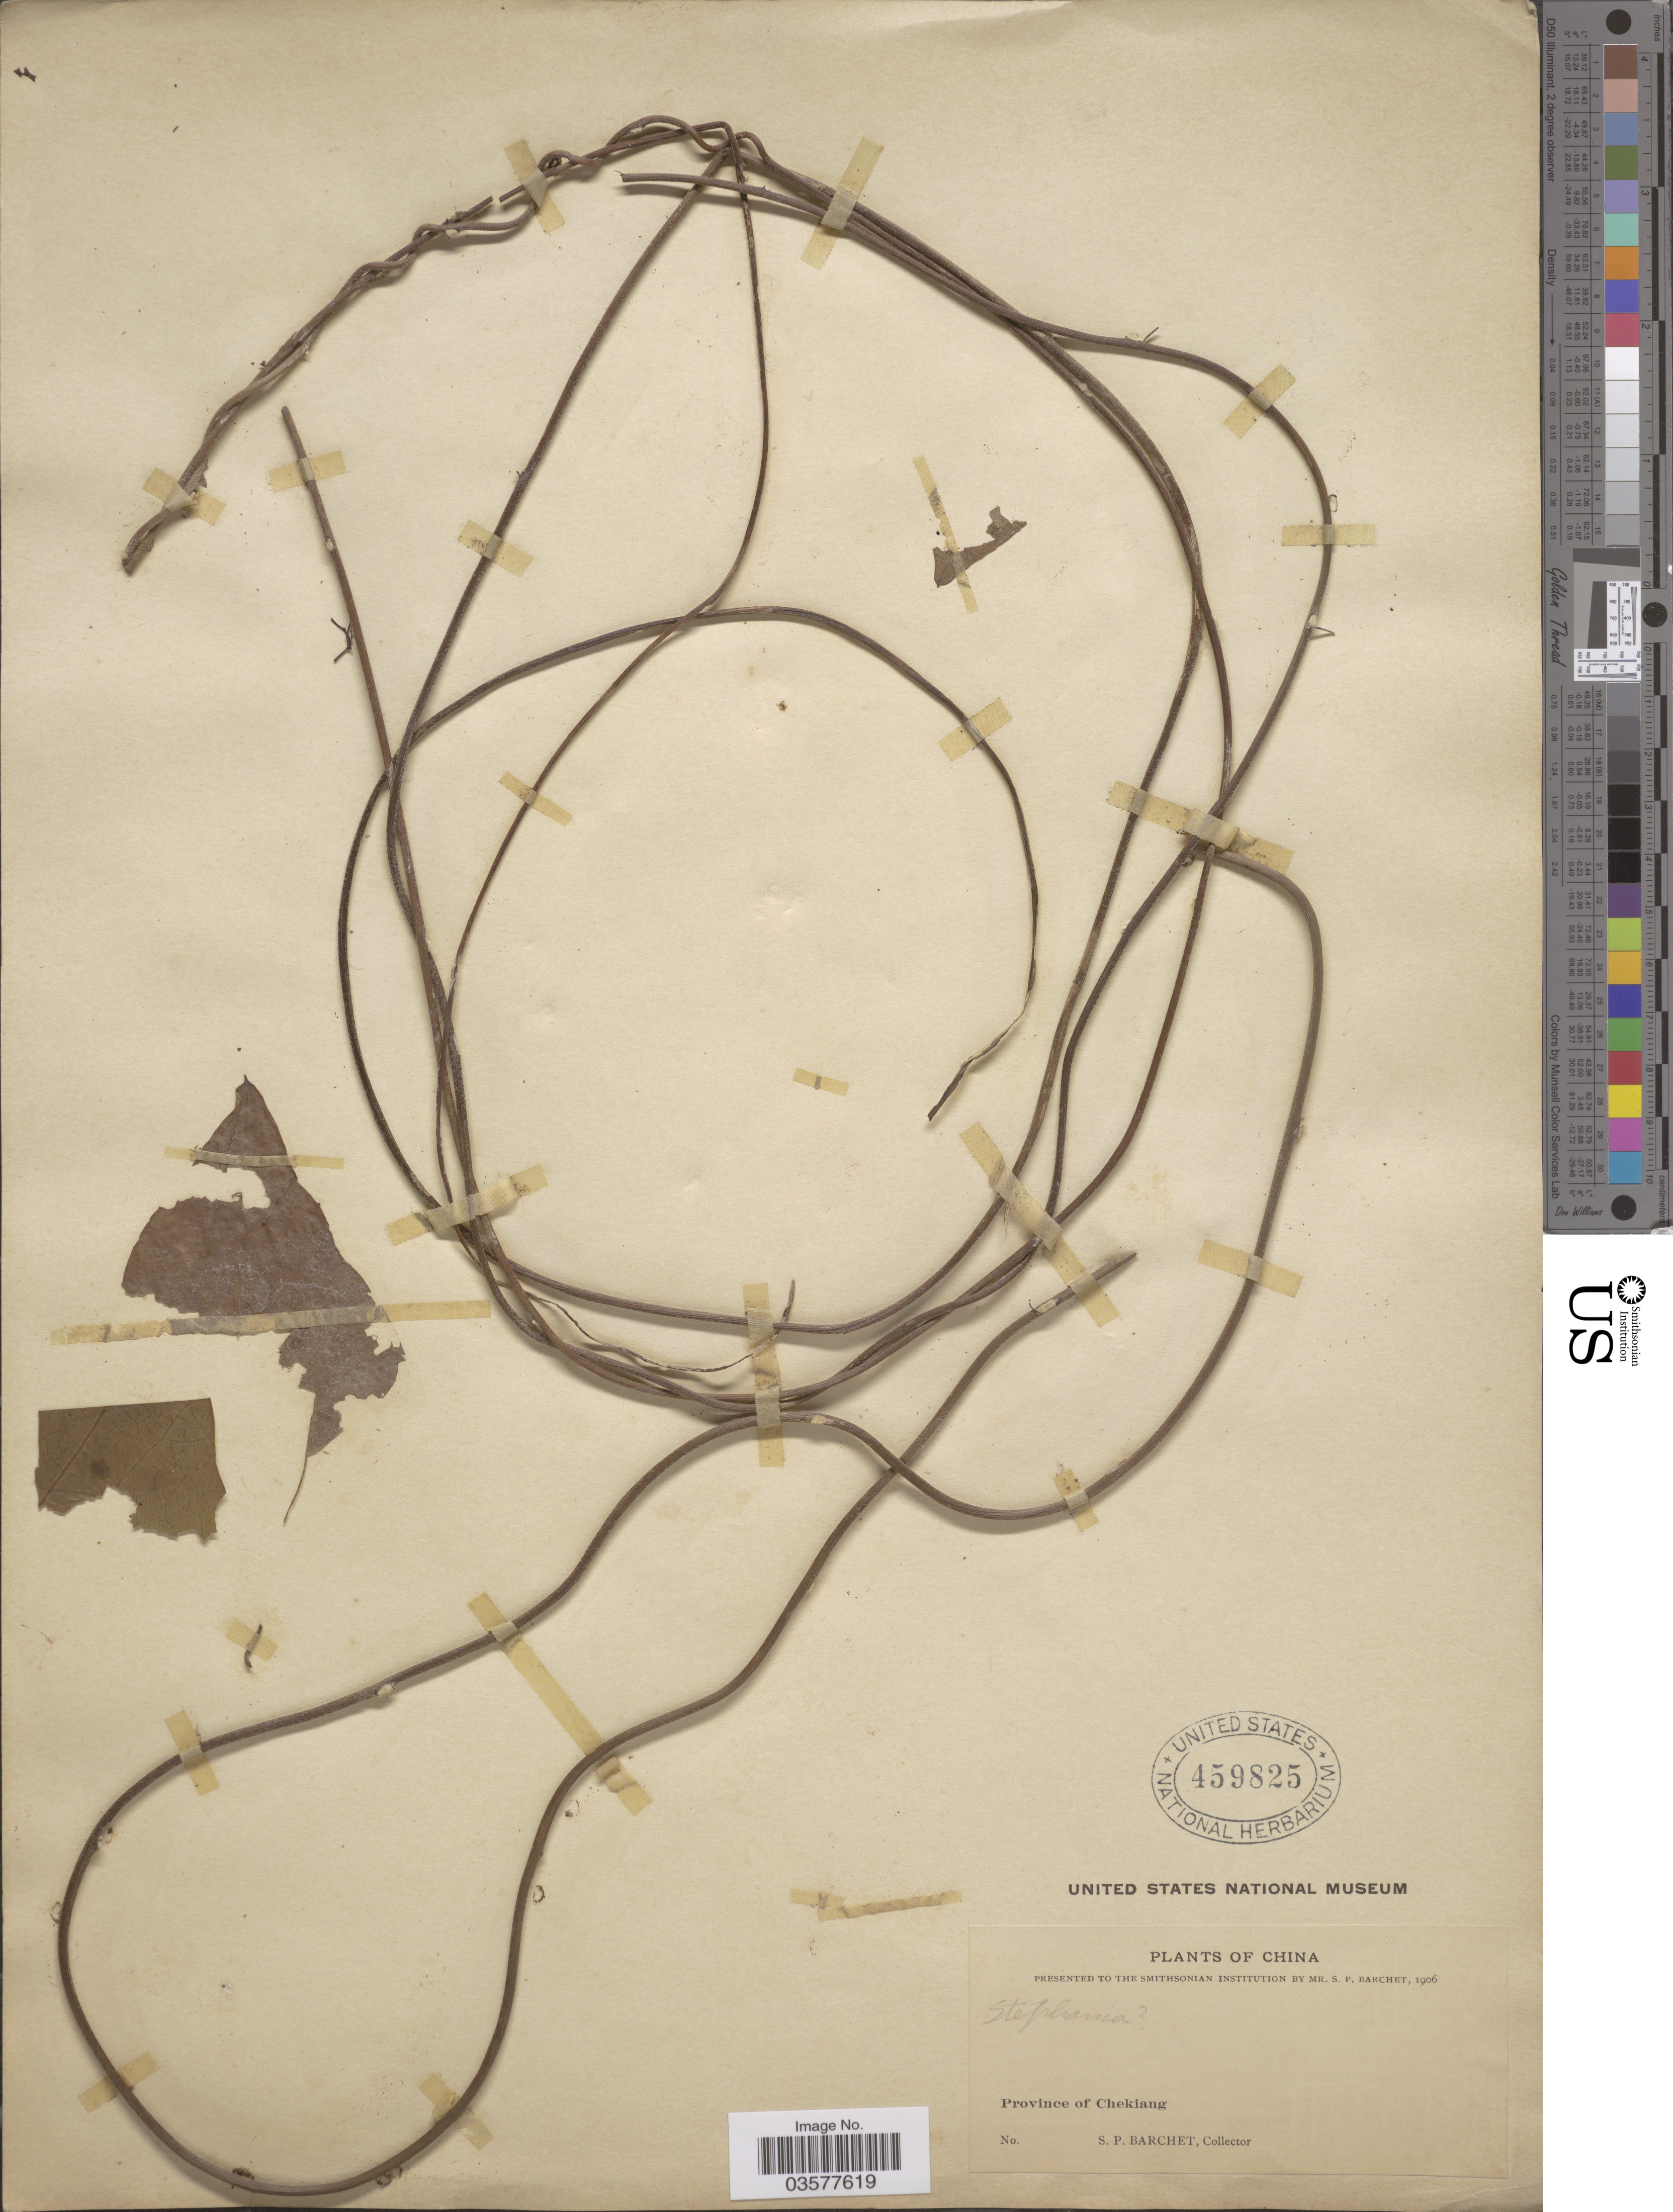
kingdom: Plantae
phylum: Tracheophyta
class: Magnoliopsida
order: Ranunculales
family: Menispermaceae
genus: Stephania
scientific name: Stephania sp.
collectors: S. P. Barchet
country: China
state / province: Zhejiang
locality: Province of Chekiang.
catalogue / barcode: US 459825